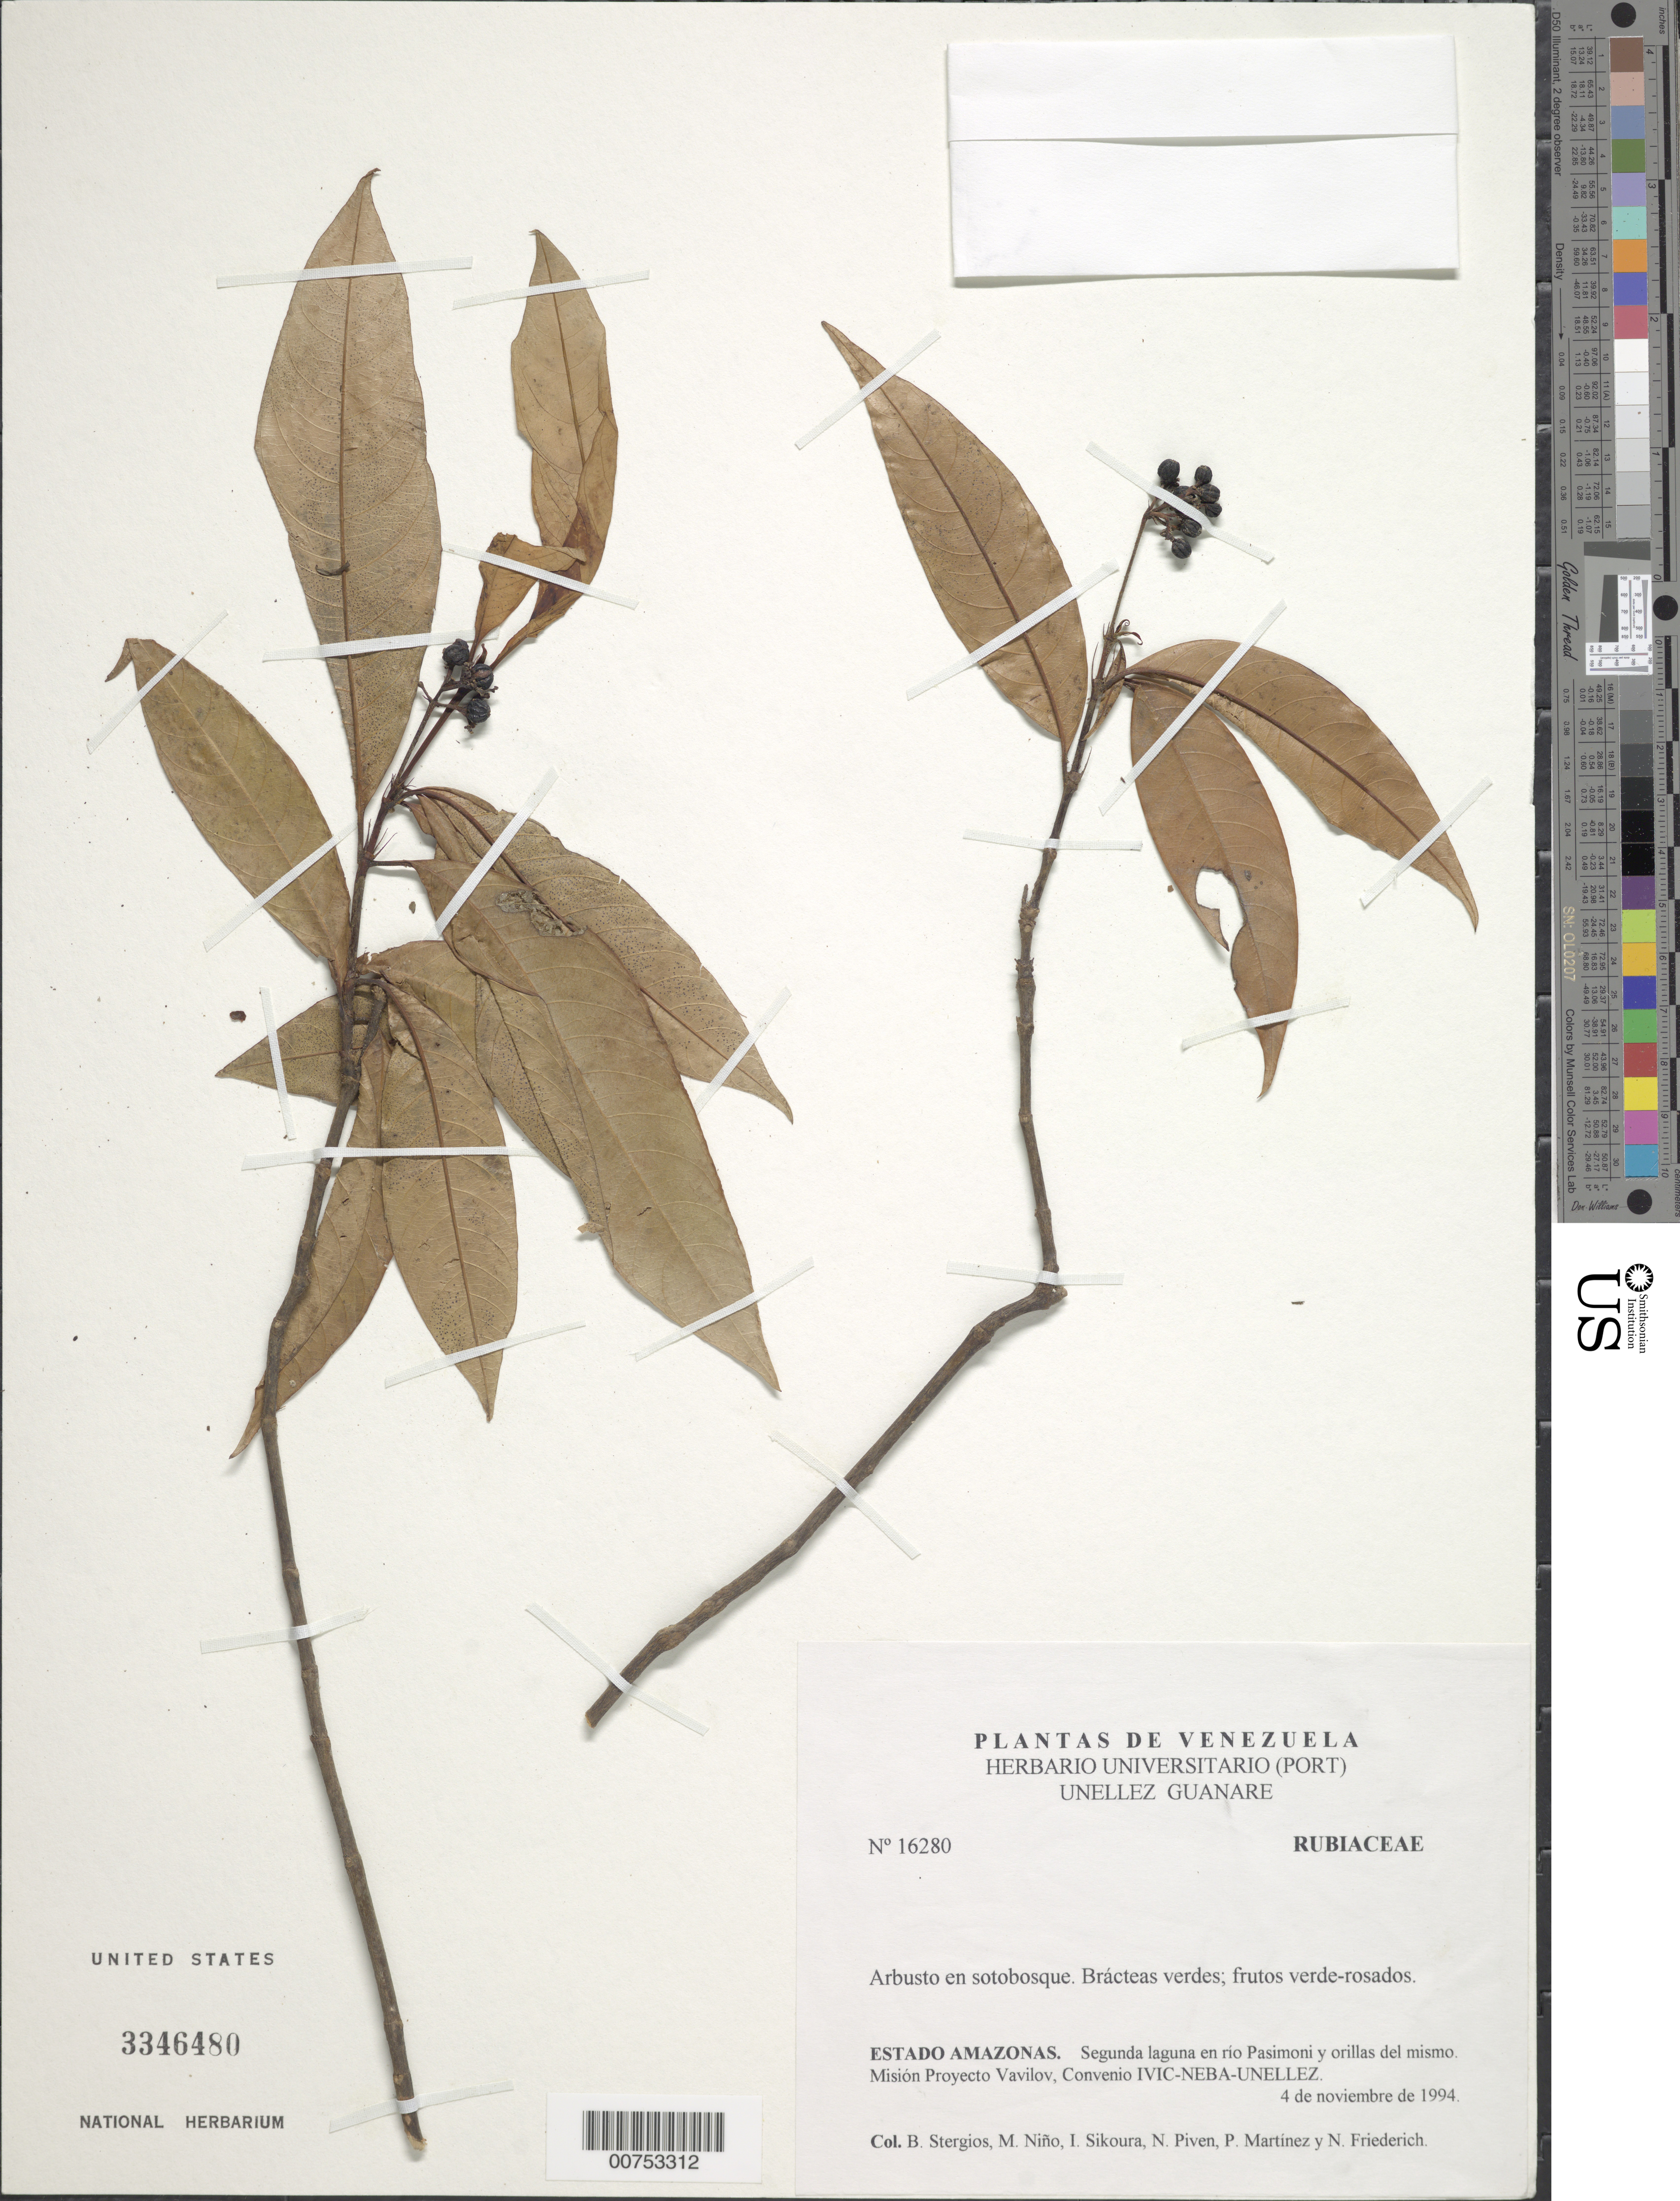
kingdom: Plantae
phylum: Tracheophyta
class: Magnoliopsida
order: Gentianales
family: Rubiaceae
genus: Psychotria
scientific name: Psychotria pacimonica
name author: Müll. Arg.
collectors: B. G. Stergios, S. M. Niño, I. Sikoura, N. Piven, P. Martinez & N. Frederich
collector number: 16280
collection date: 1994-11-04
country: Venezuela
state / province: Amazonas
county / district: Río Negro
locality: Segunda laguna en río Pasimoni y orillas del mismo. Misión Proyecto Vavilov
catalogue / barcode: US 3346480